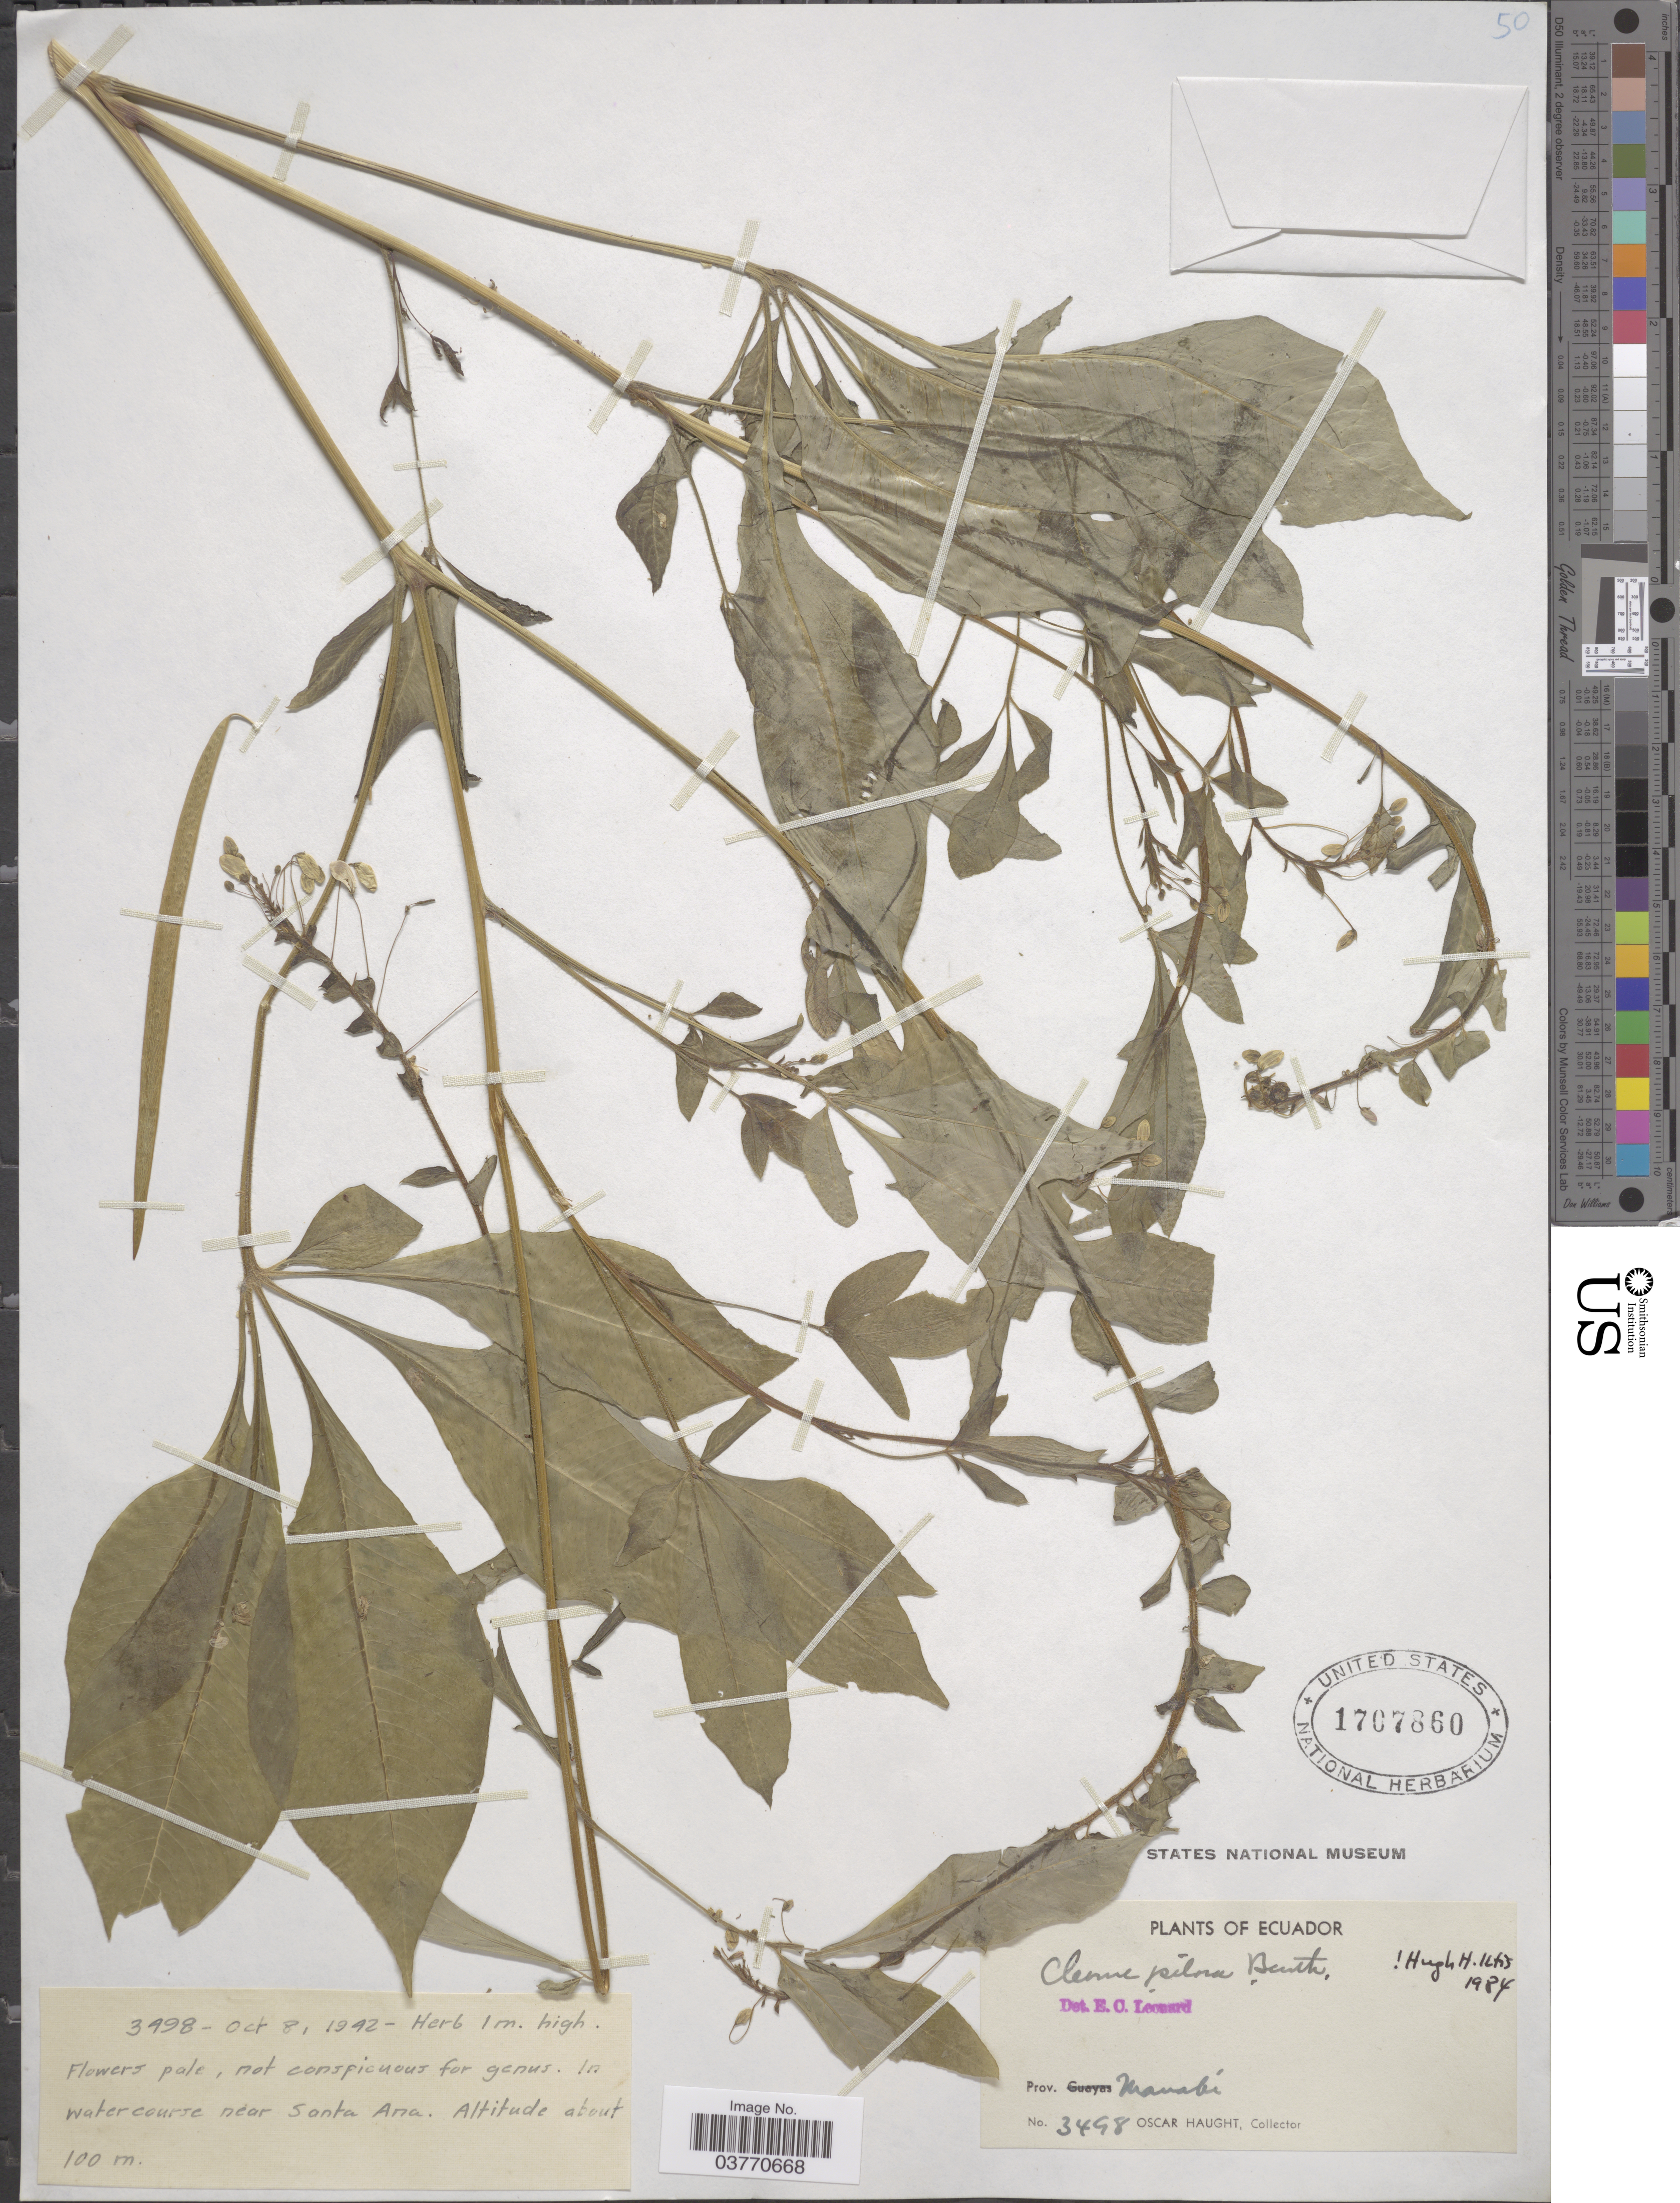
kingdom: Plantae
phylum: Tracheophyta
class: Magnoliopsida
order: Brassicales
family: Cleomaceae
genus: Cochranella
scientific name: Cochranella pilosa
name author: (Benth.) E.M. McGinty & Roalson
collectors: O. L. Haught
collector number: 3498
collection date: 1942-10-08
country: Ecuador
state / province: Manabí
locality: In water course near Santa Ana. Prov. Manabí.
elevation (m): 100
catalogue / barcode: US 1707860